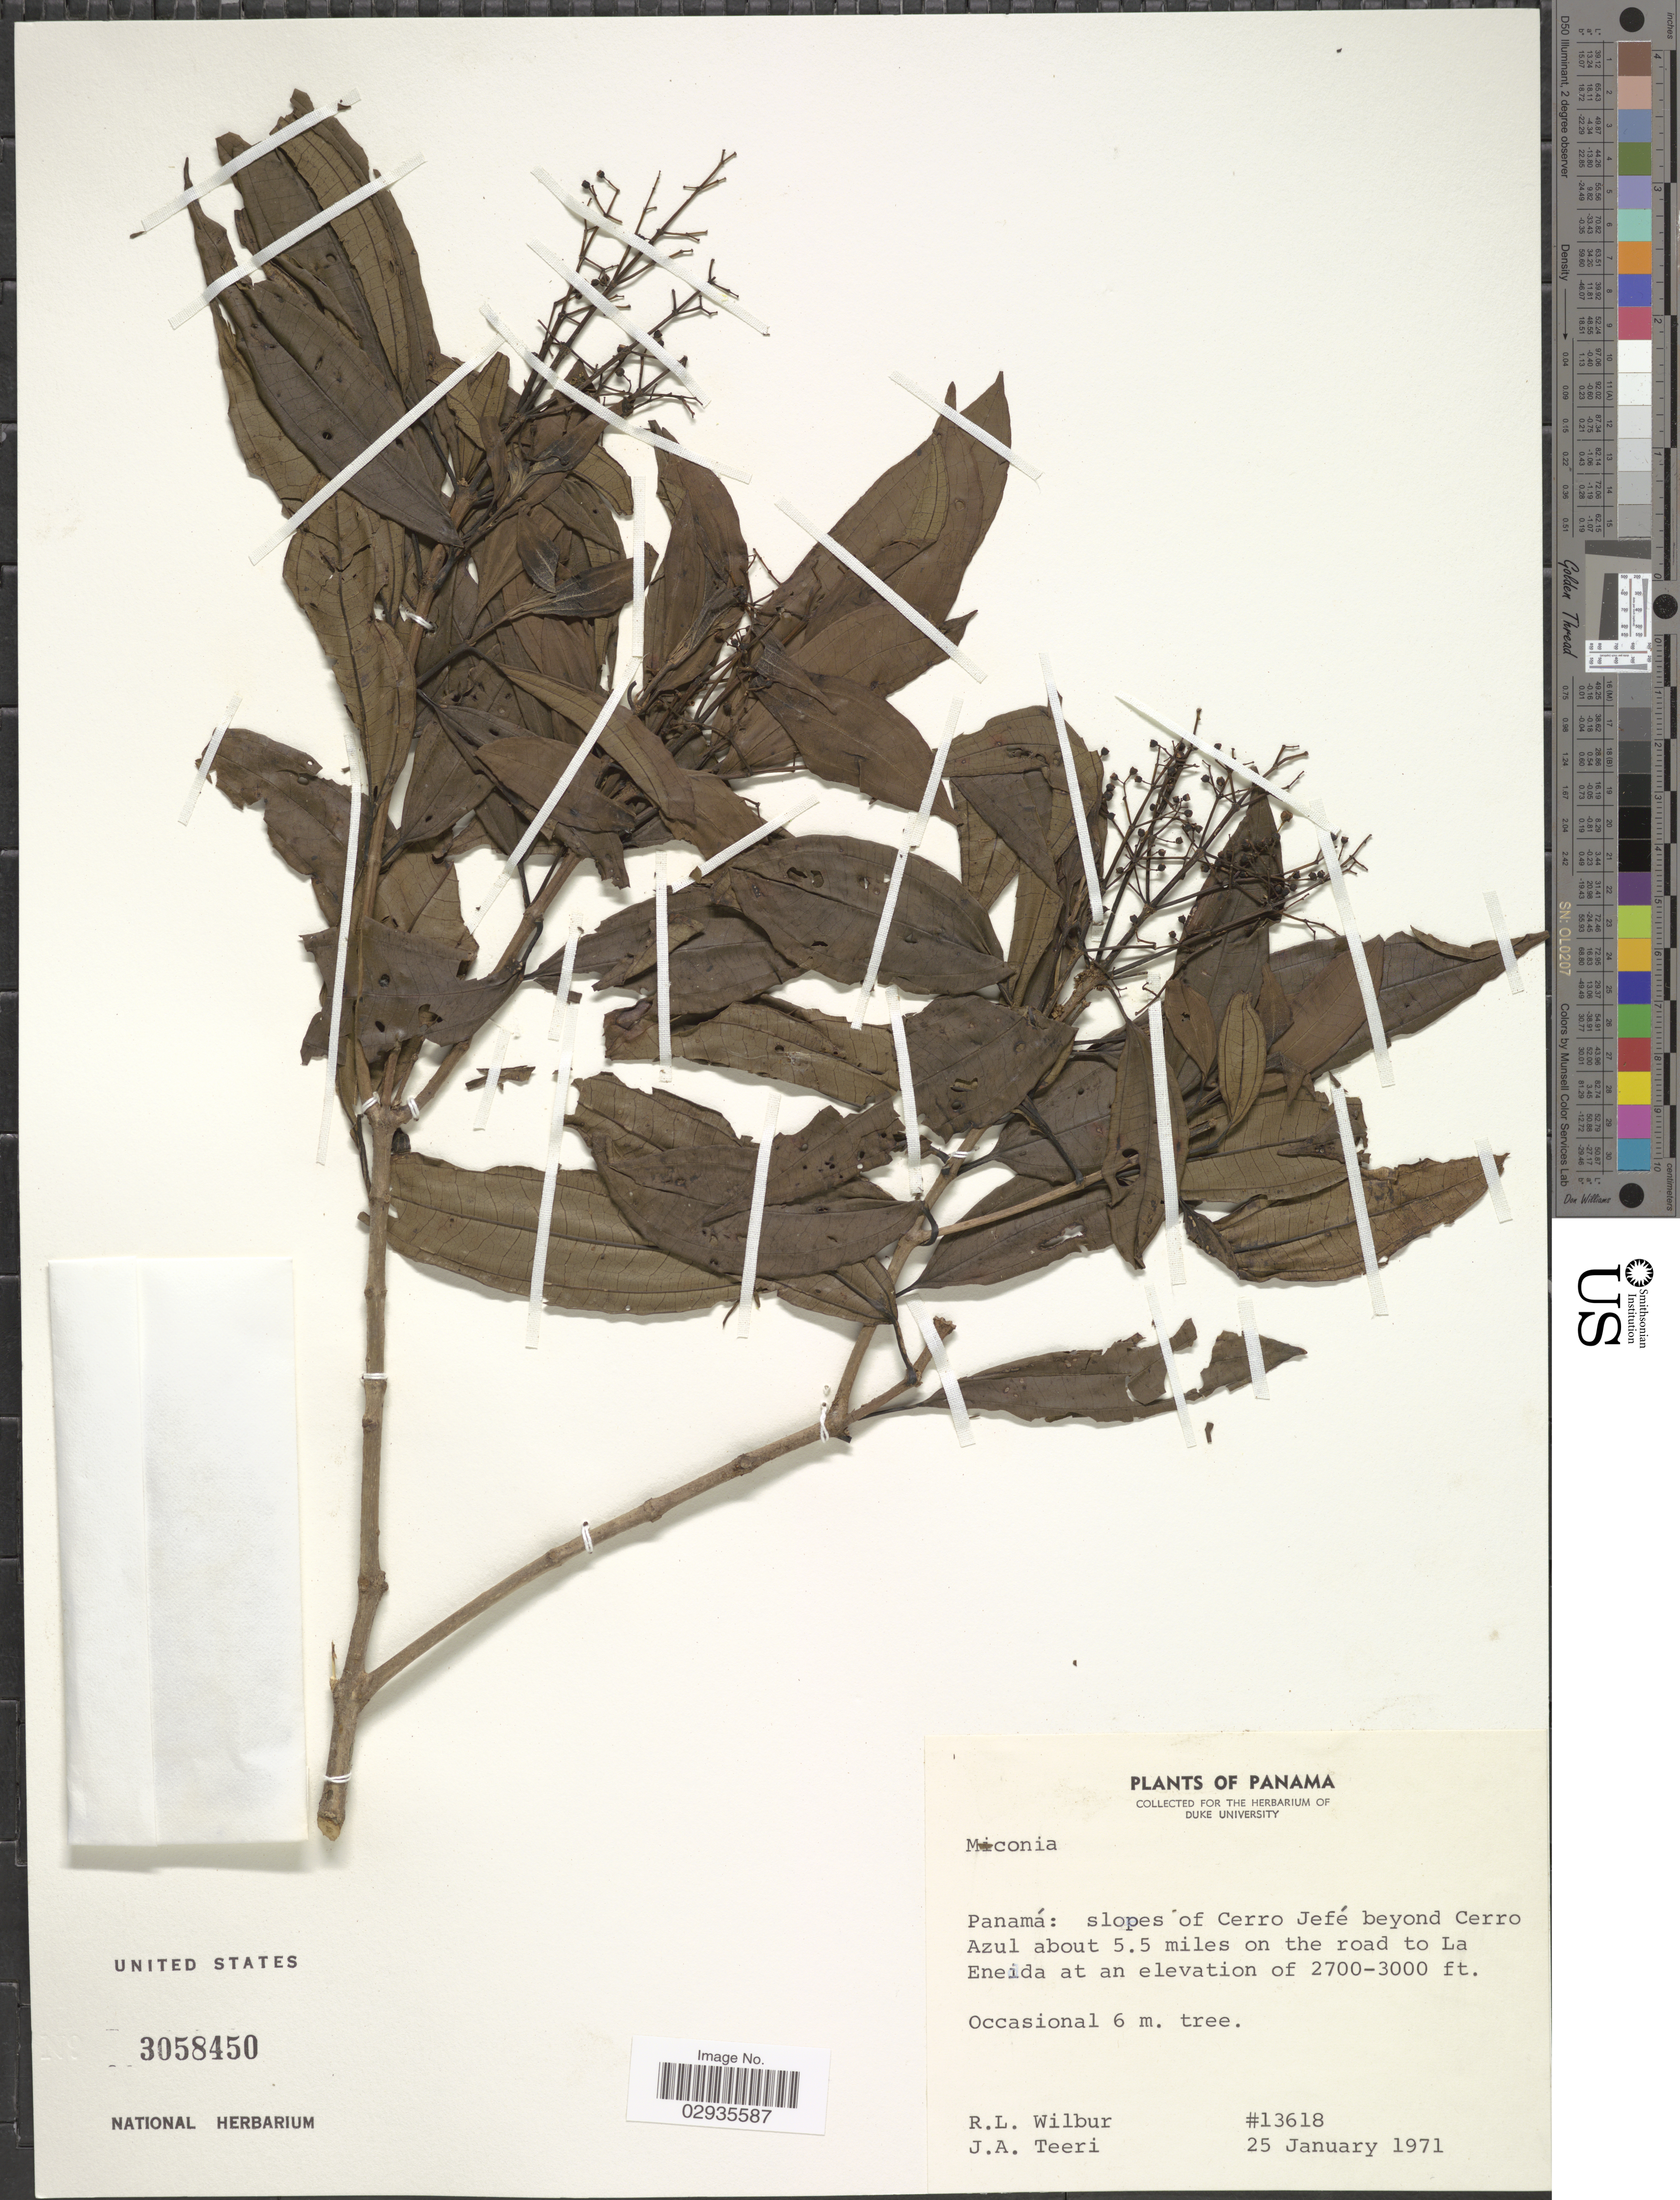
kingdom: Plantae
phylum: Tracheophyta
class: Magnoliopsida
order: Myrtales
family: Melastomataceae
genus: Miconia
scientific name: Miconia sp.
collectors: R. L. Wilbur & J. Teeri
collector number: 13618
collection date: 1971-01-25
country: Panama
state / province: Panamá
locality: Slopes of Cerro Jefé beyond Cerro Azul about 5.5 miles on the road to La Eneida.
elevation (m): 823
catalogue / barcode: US 3058450